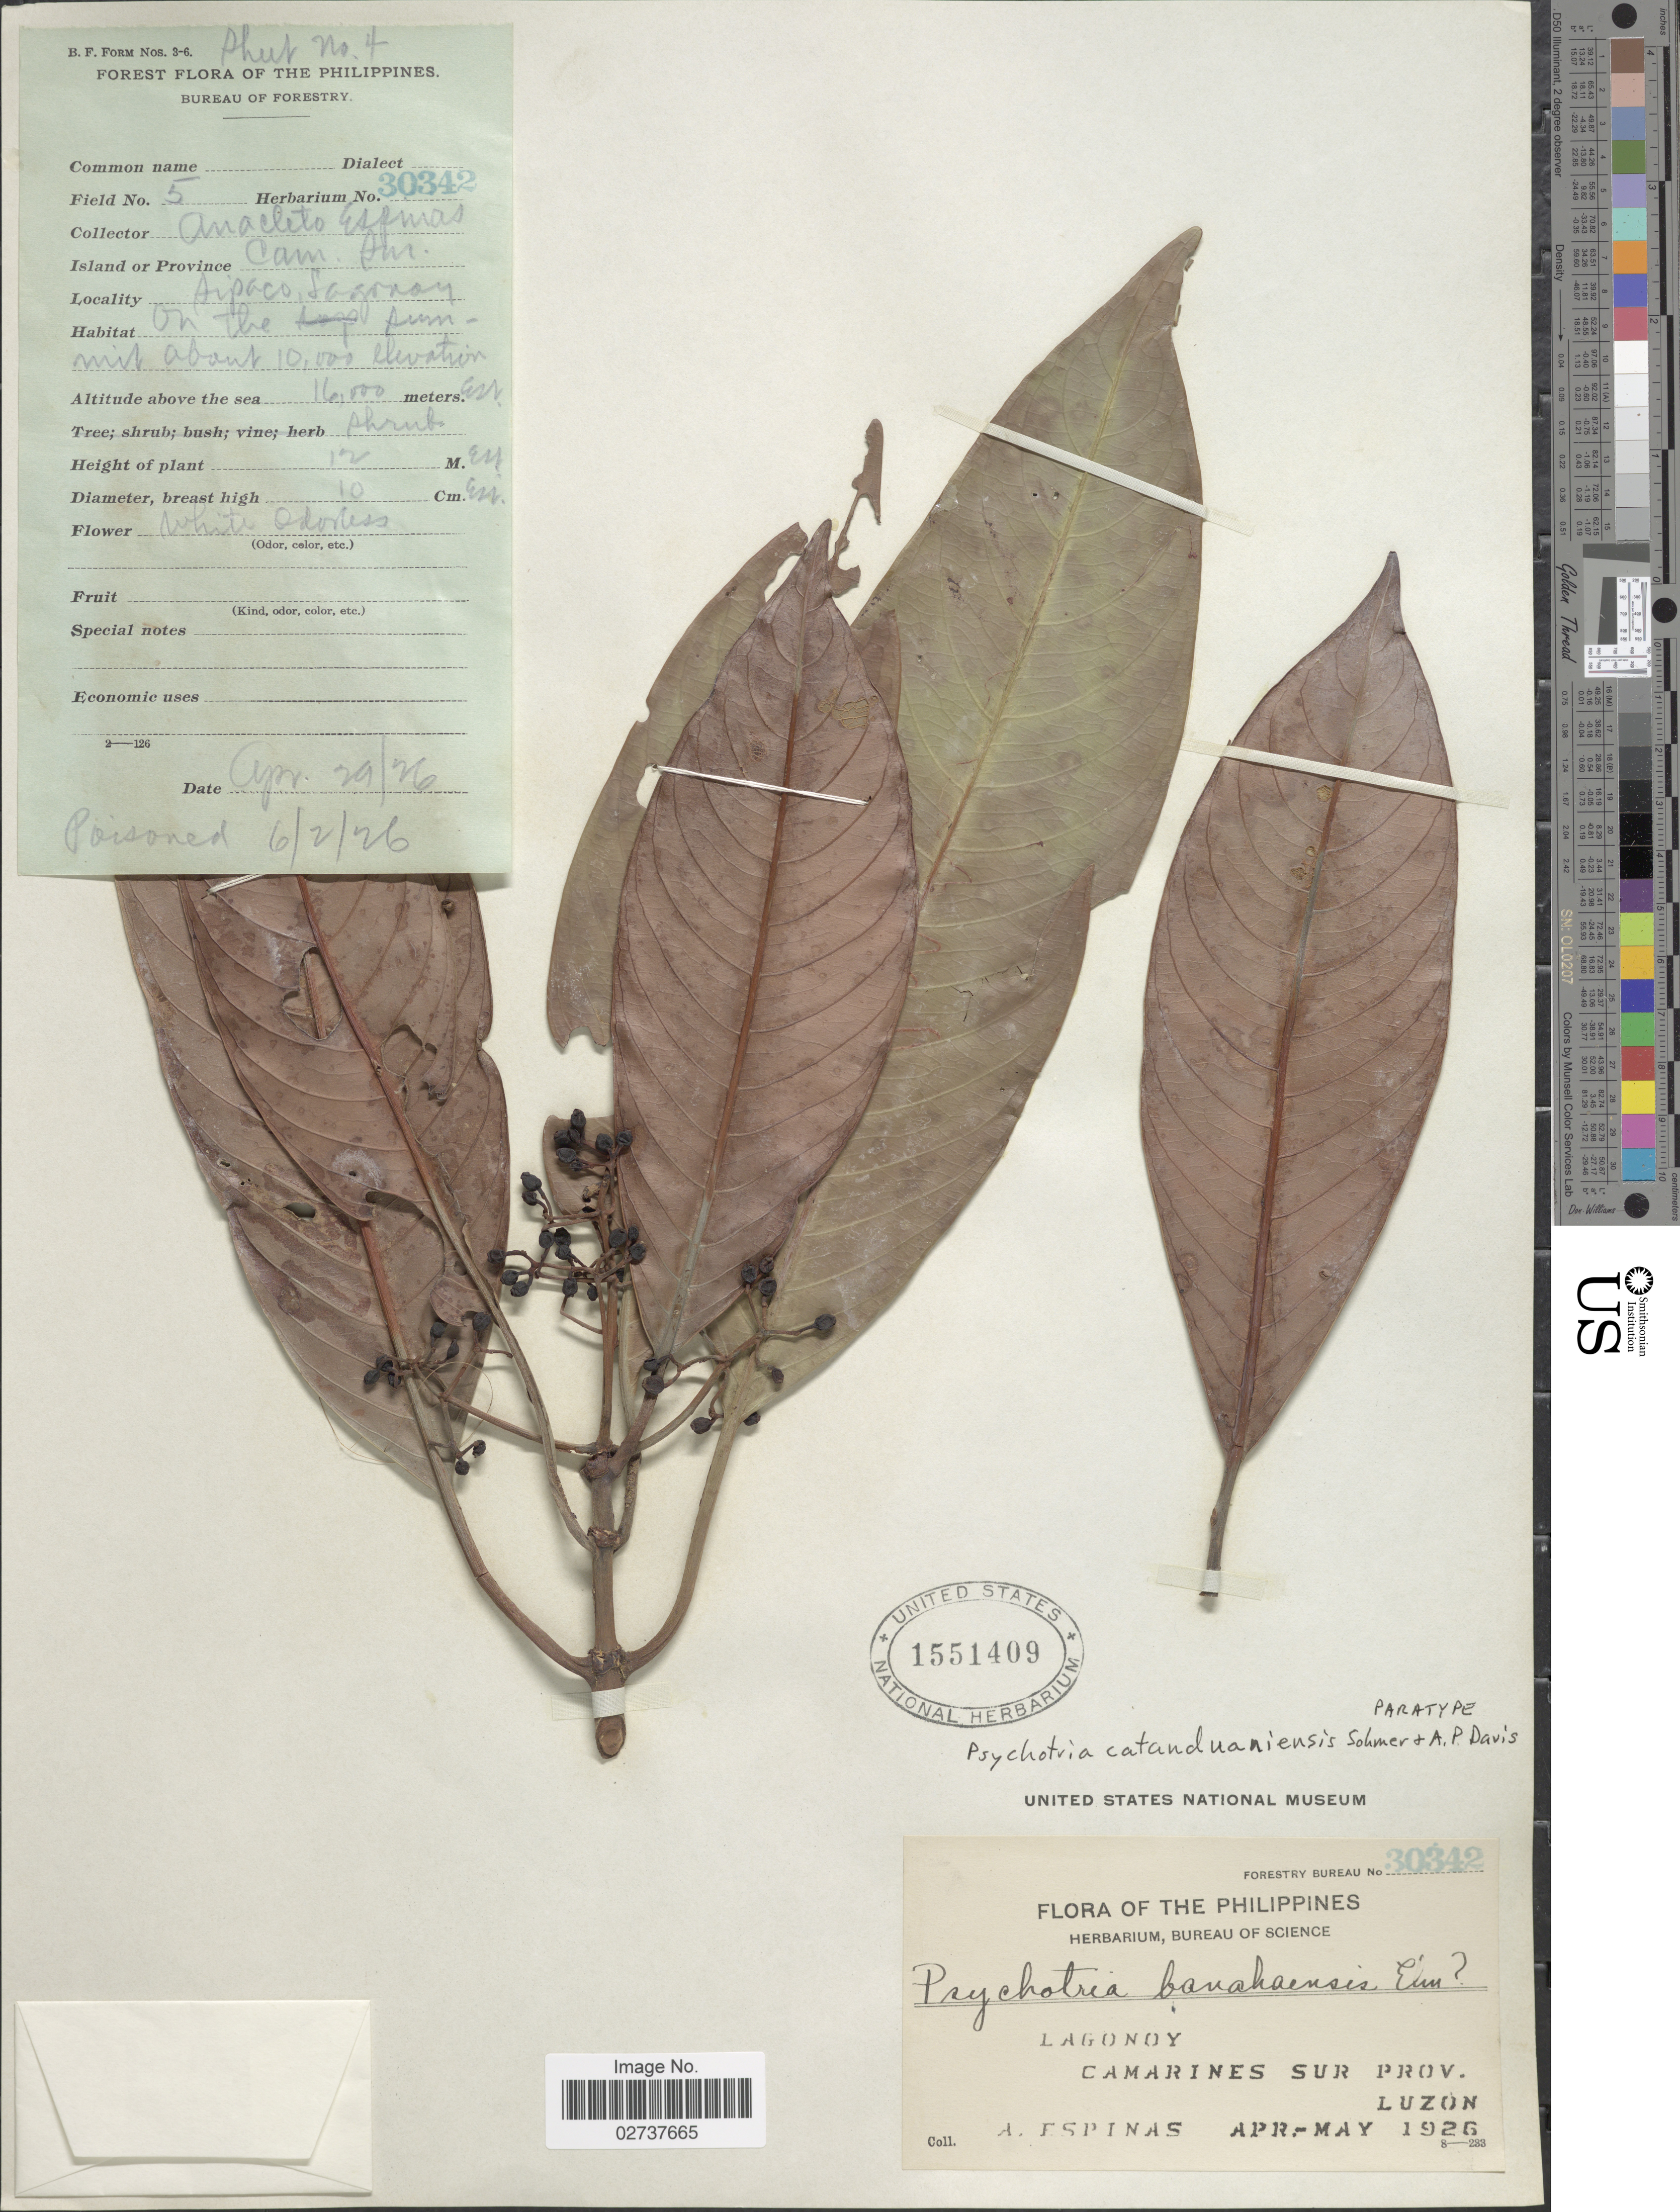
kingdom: Plantae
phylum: Tracheophyta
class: Magnoliopsida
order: Gentianales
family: Rubiaceae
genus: Psychotria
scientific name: Psychotria catanduaniensis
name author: Sohmer & A.P. Davis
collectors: A. Espinas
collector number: Forestry Bureau 30342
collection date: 1926-04-29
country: Philippines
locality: Lagonoy, Camarines Sur Prov. Luzon, Aipaco, Sagonay on the summit.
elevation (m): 16000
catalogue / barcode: US 1551409